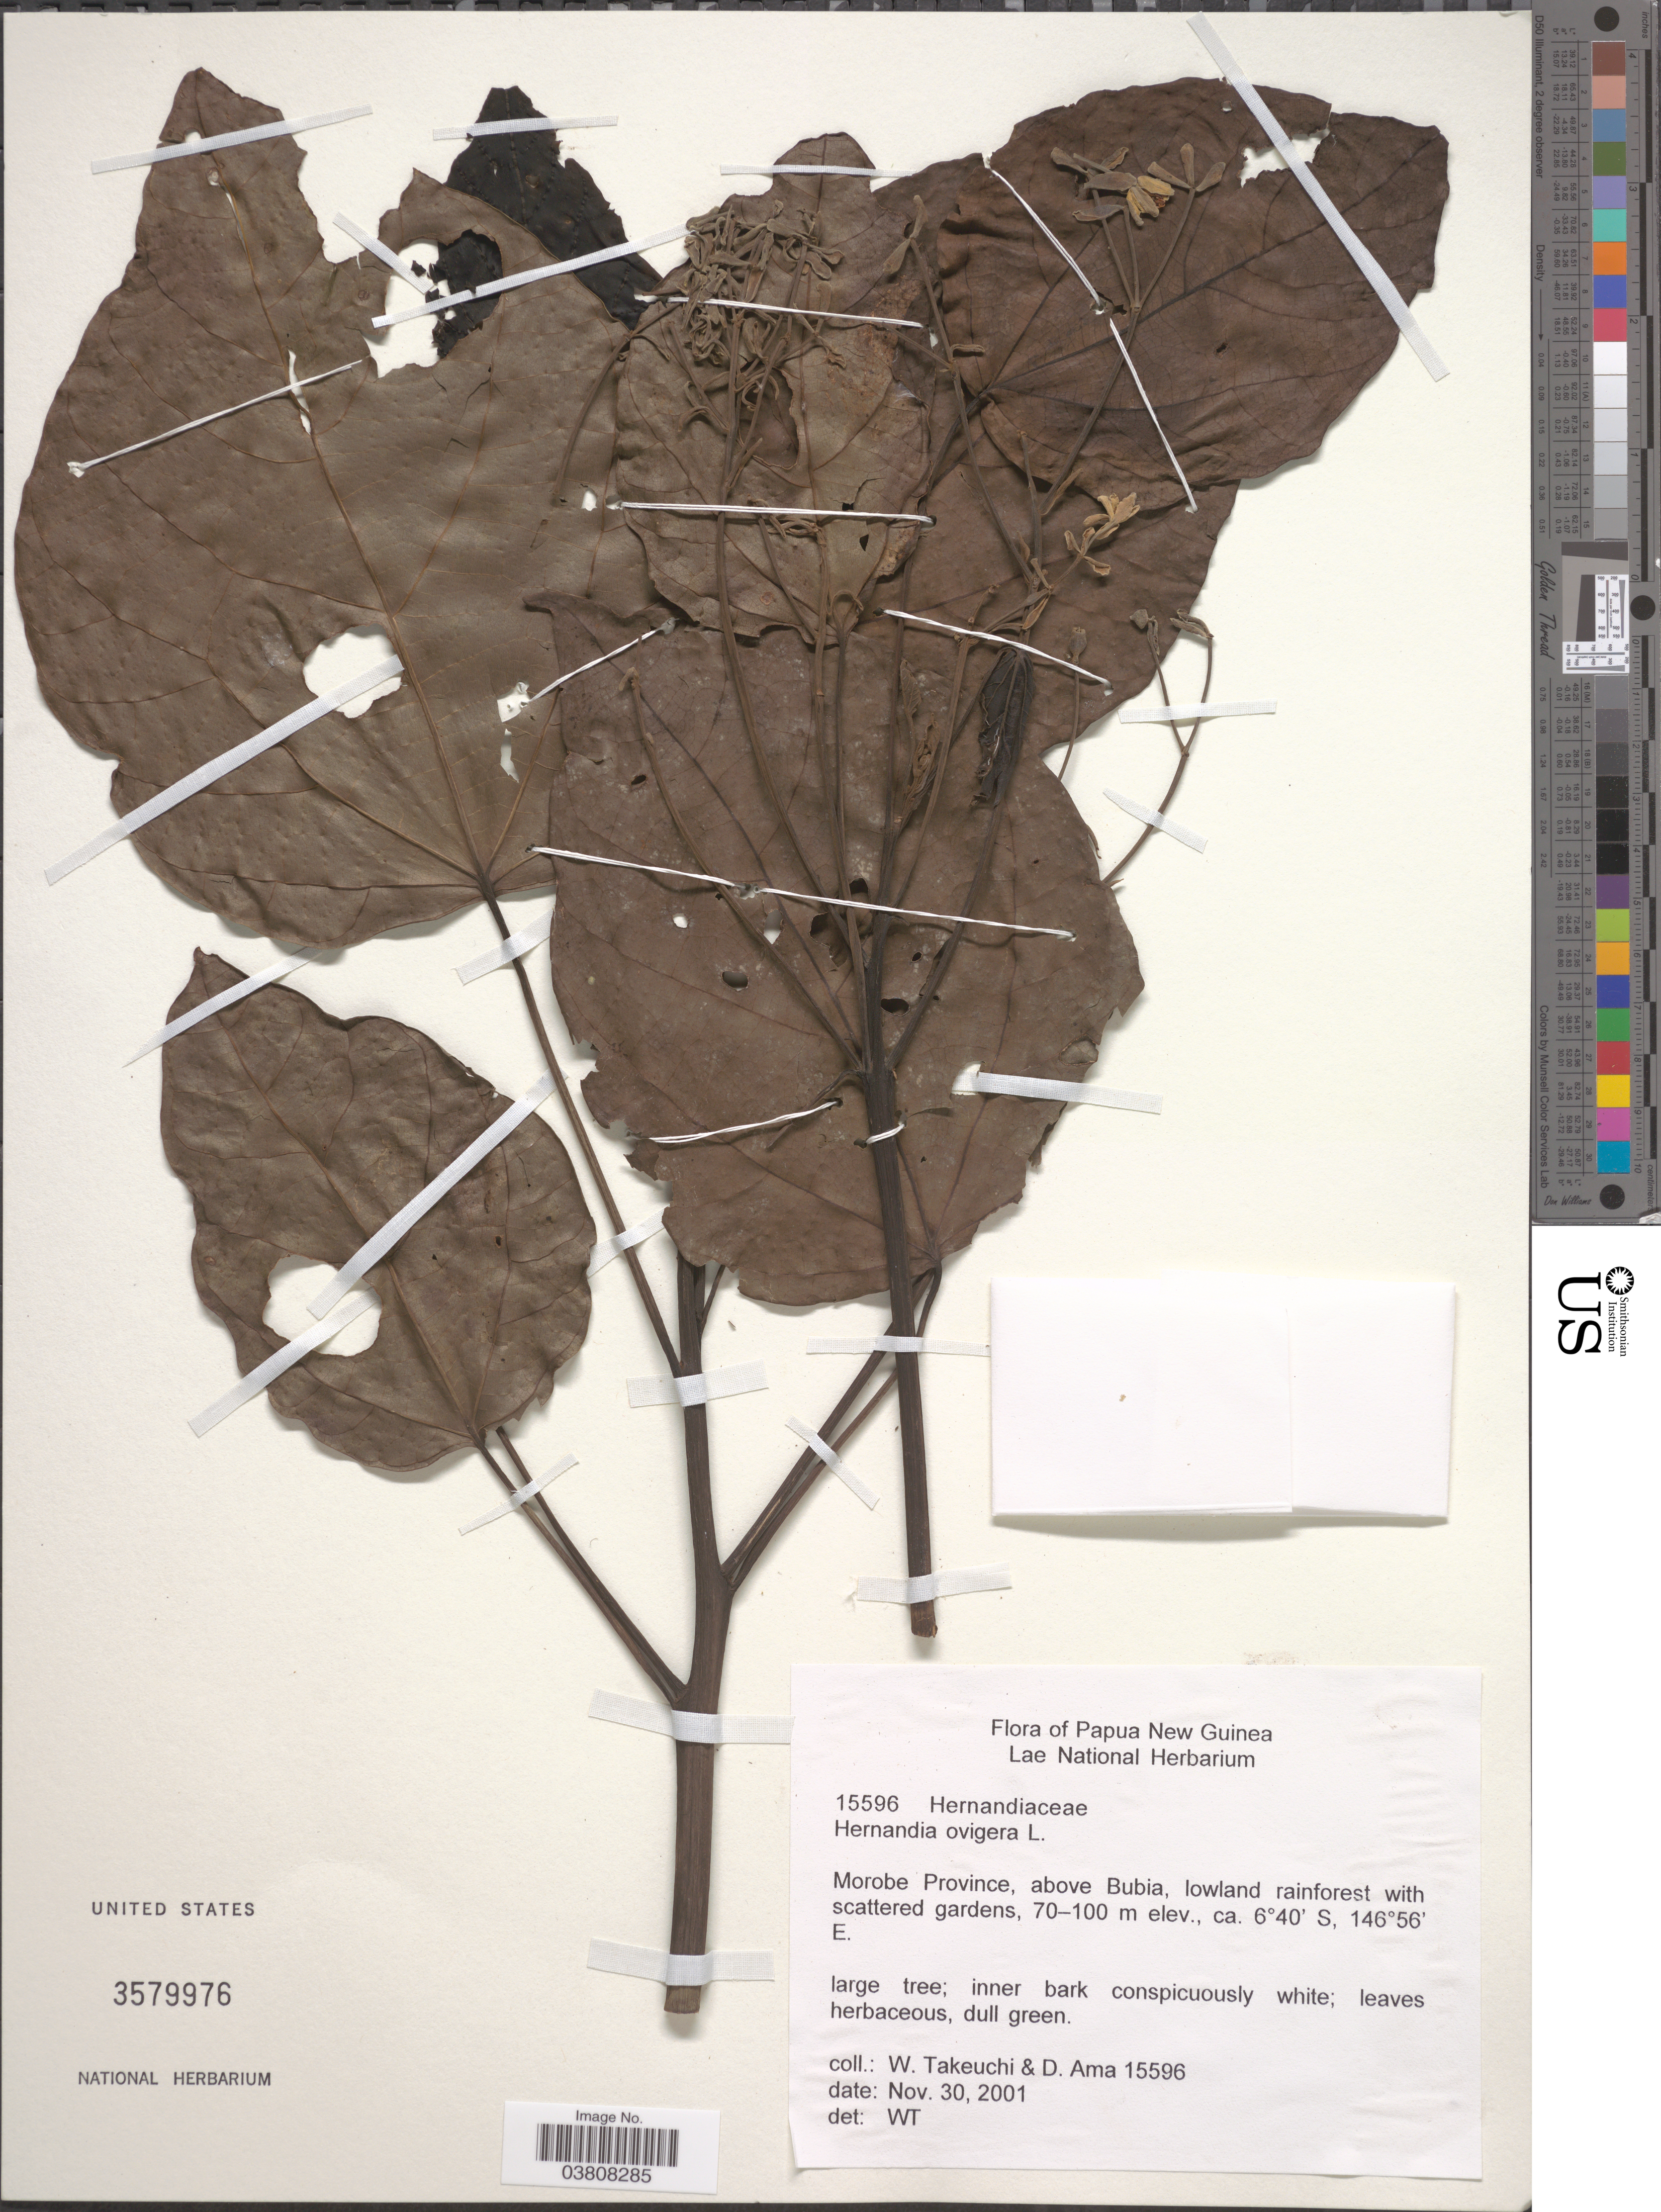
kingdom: Plantae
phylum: Tracheophyta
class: Magnoliopsida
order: Laurales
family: Hernandiaceae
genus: Hernandia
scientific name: Hernandia sonora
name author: L.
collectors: W. Takeuchi & D. Ama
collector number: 15596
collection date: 2001-11-30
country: Papua New Guinea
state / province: Morobe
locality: Above Bubia.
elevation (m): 70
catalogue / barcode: US 2579976